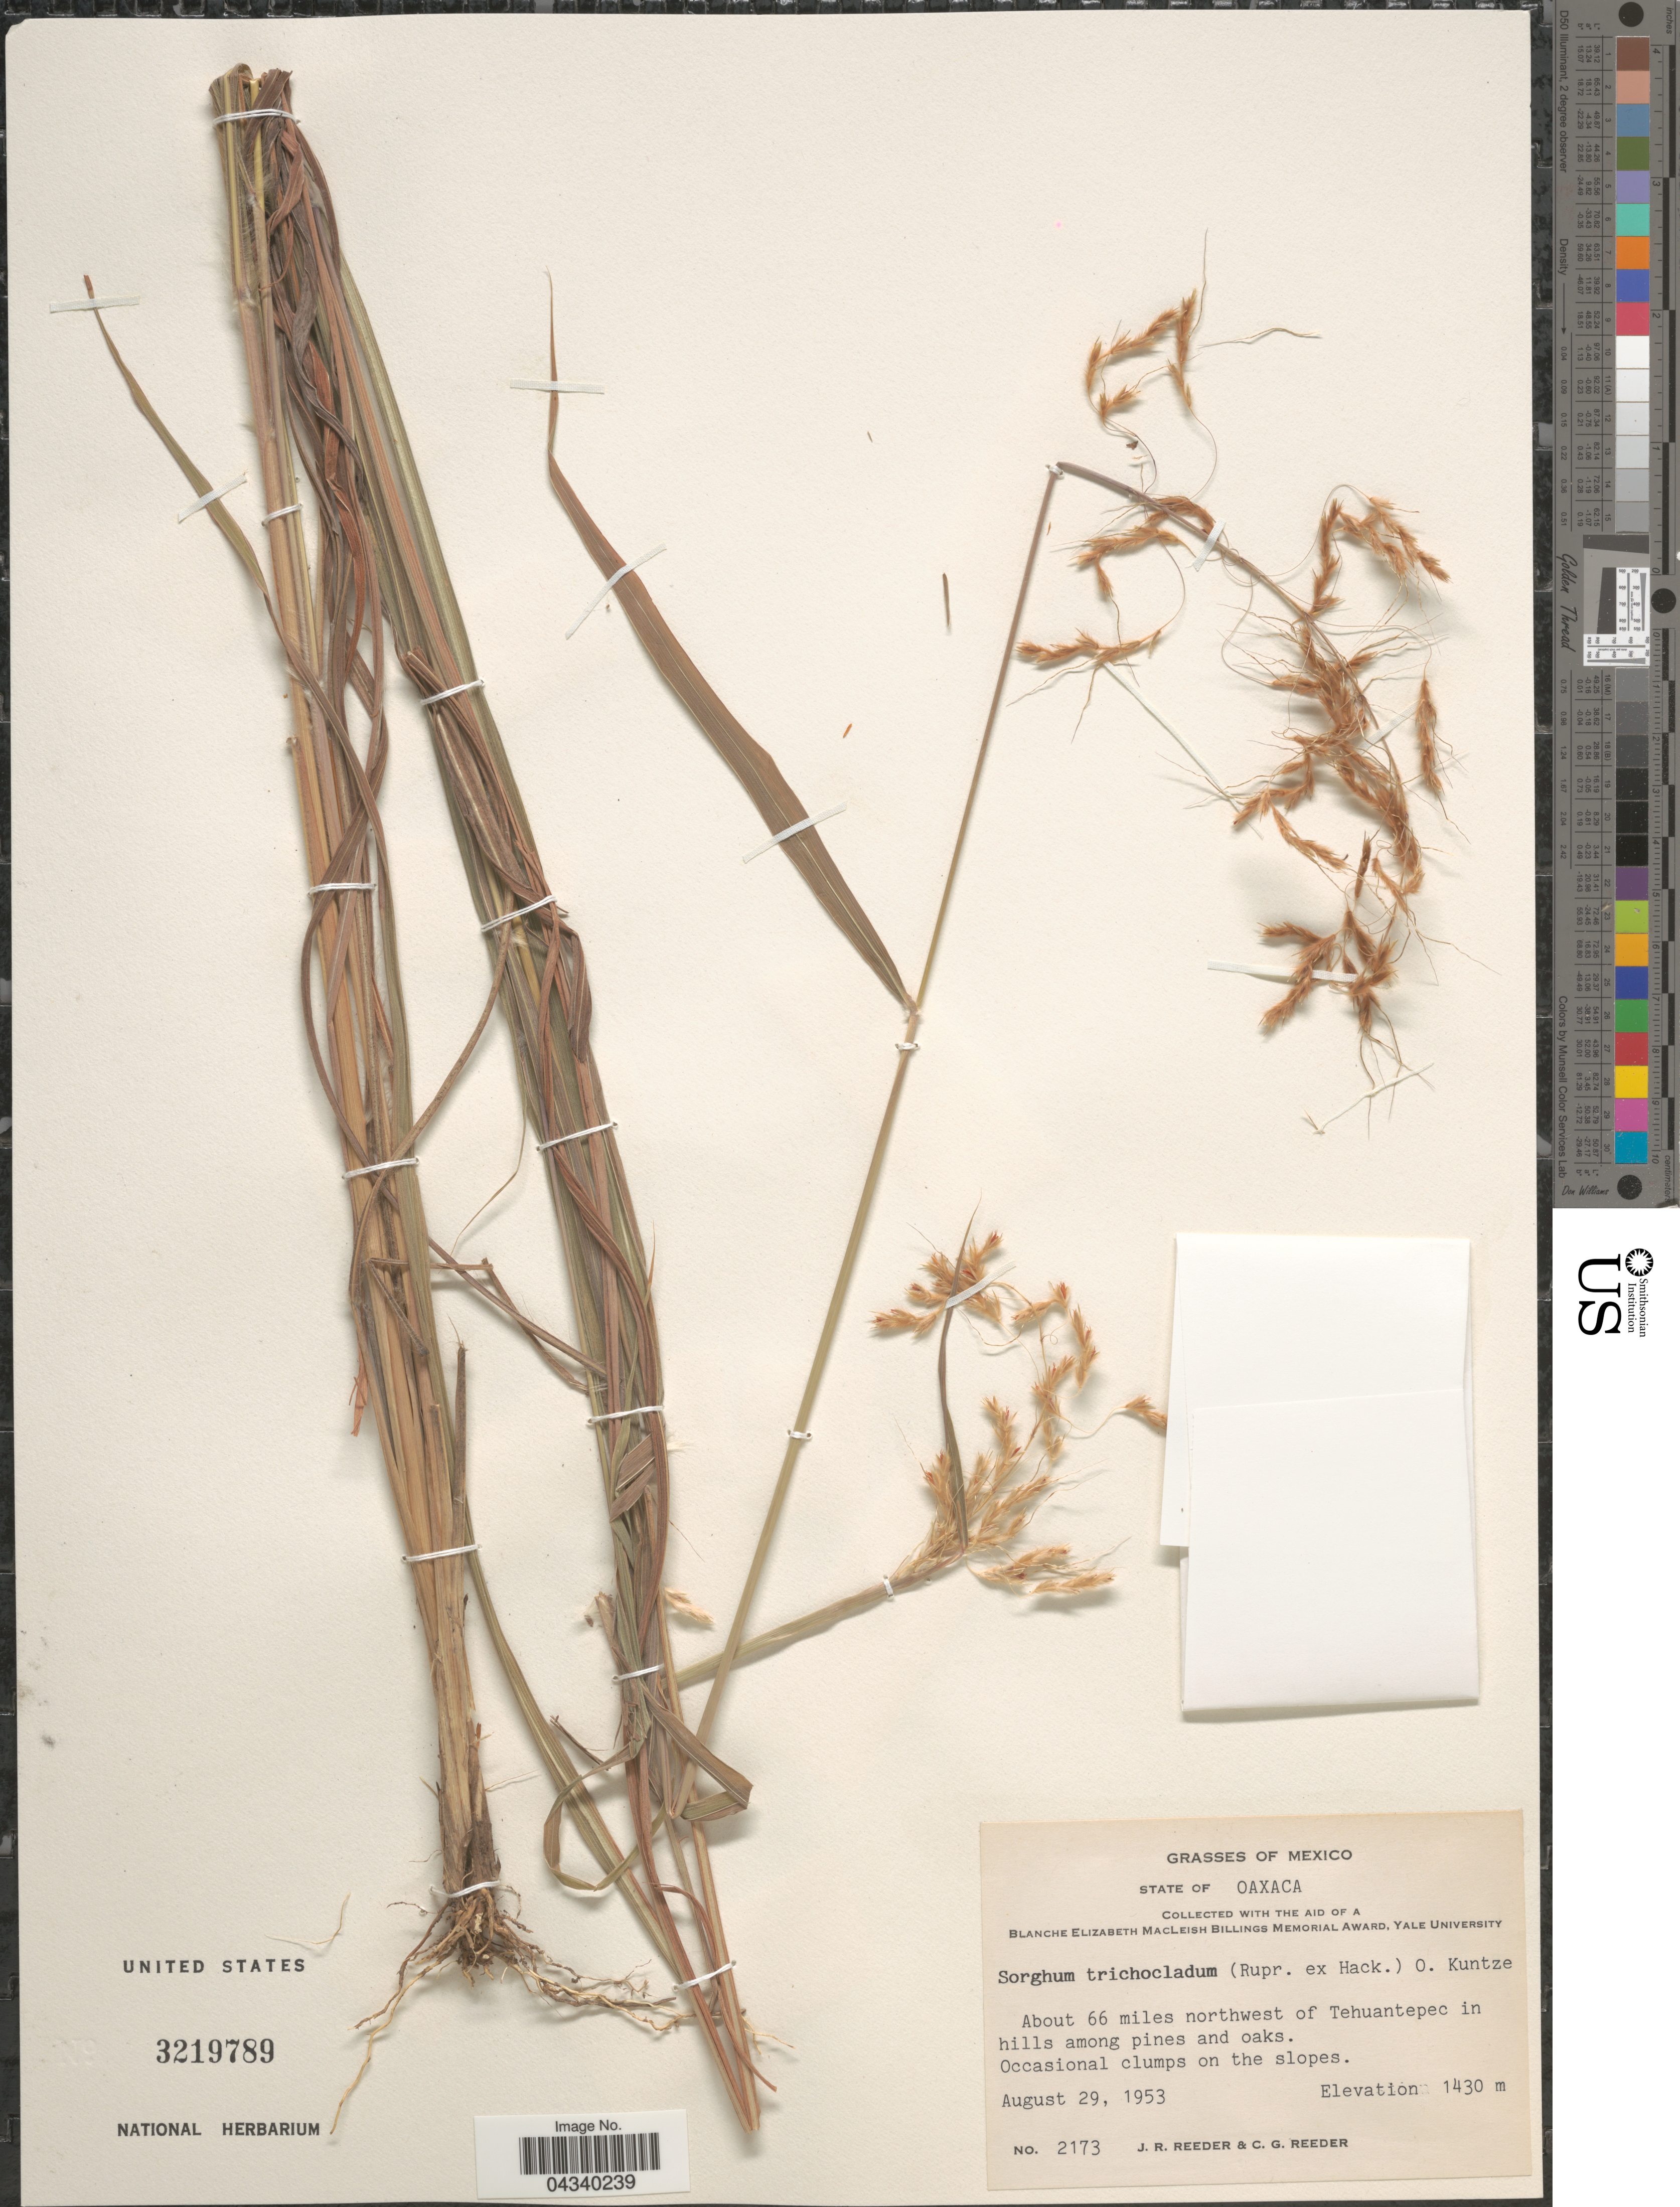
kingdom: Plantae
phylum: Tracheophyta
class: Liliopsida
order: Poales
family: Poaceae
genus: Sorghum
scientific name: Sorghum trichocladum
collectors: J. R. Reeder & C. G. Reeder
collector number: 2173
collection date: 1953-08-29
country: Mexico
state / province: Oaxaca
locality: About 66 miles northwest of Tehuantepec in hills among pines and oaks.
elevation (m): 1430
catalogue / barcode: US 3219789